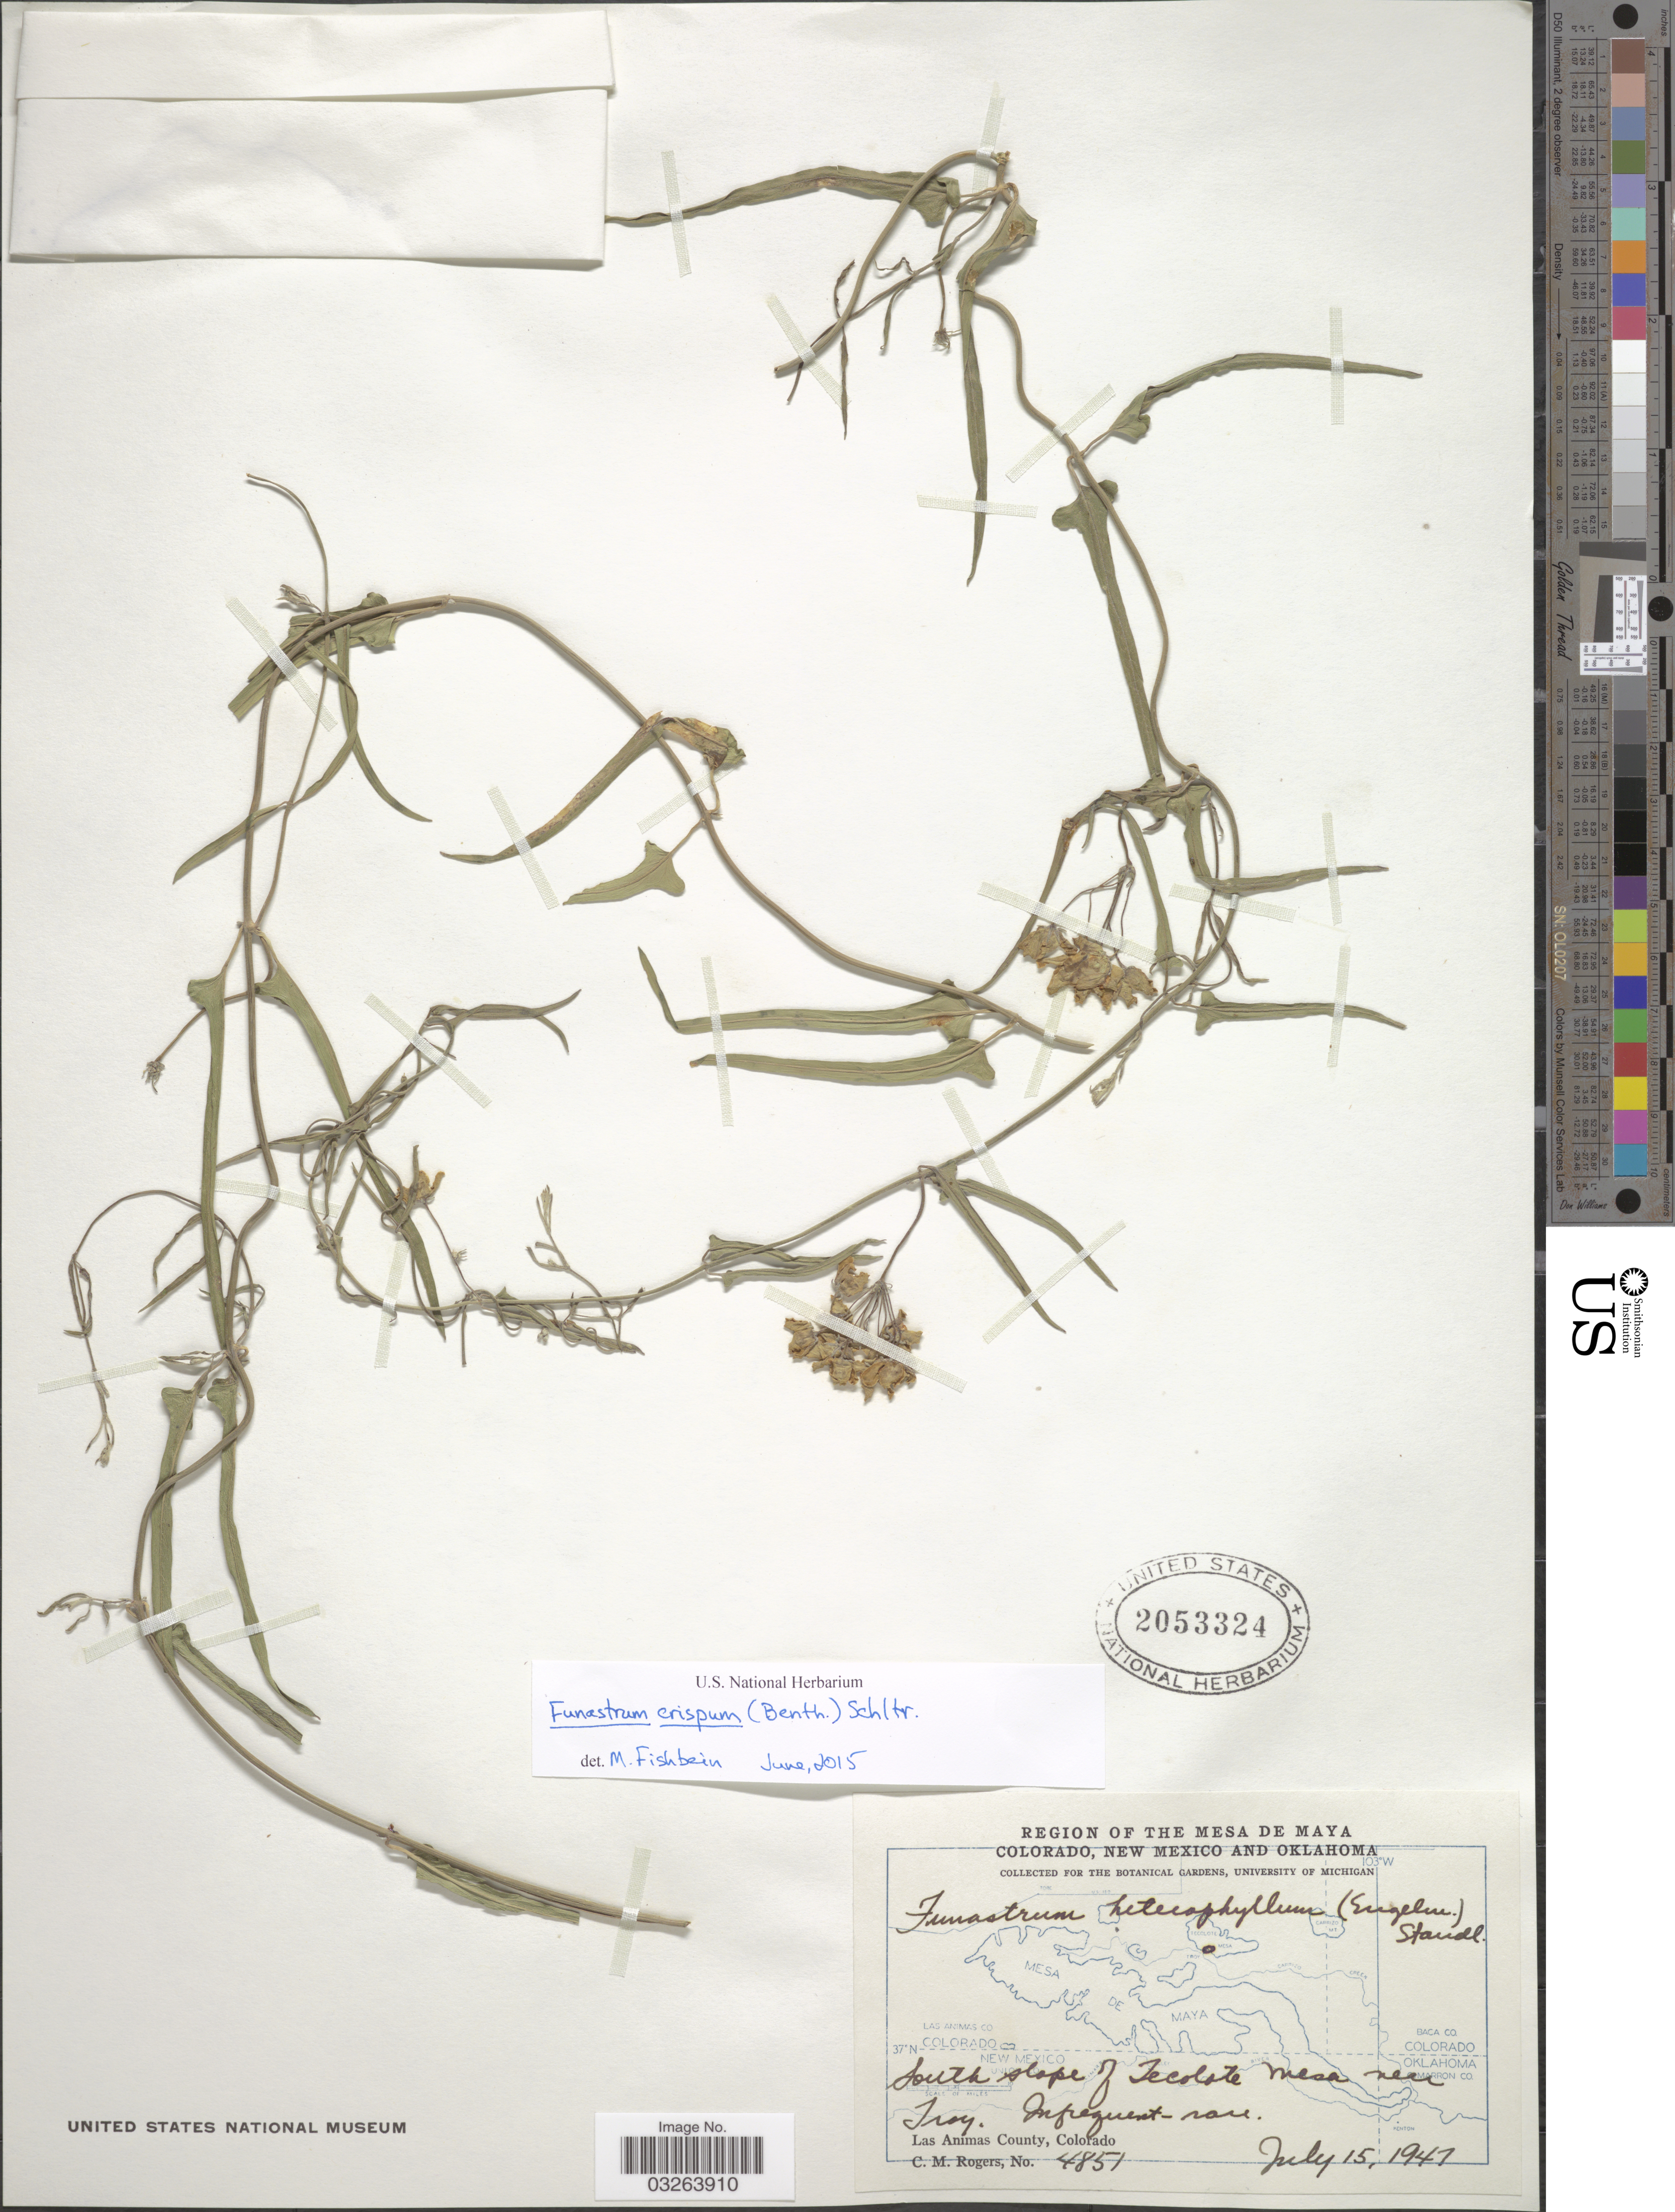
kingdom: Plantae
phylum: Tracheophyta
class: Magnoliopsida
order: Gentianales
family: Apocynaceae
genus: Funastrum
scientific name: Funastrum crispum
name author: (Benth.) Schltr.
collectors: C. M. Rogers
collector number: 4851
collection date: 1947-07-15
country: United States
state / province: Colorado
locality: Region of the Mesa de Maya. South slope of Tecolote Mesa near Troy. Las Animas County.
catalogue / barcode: US 2053324